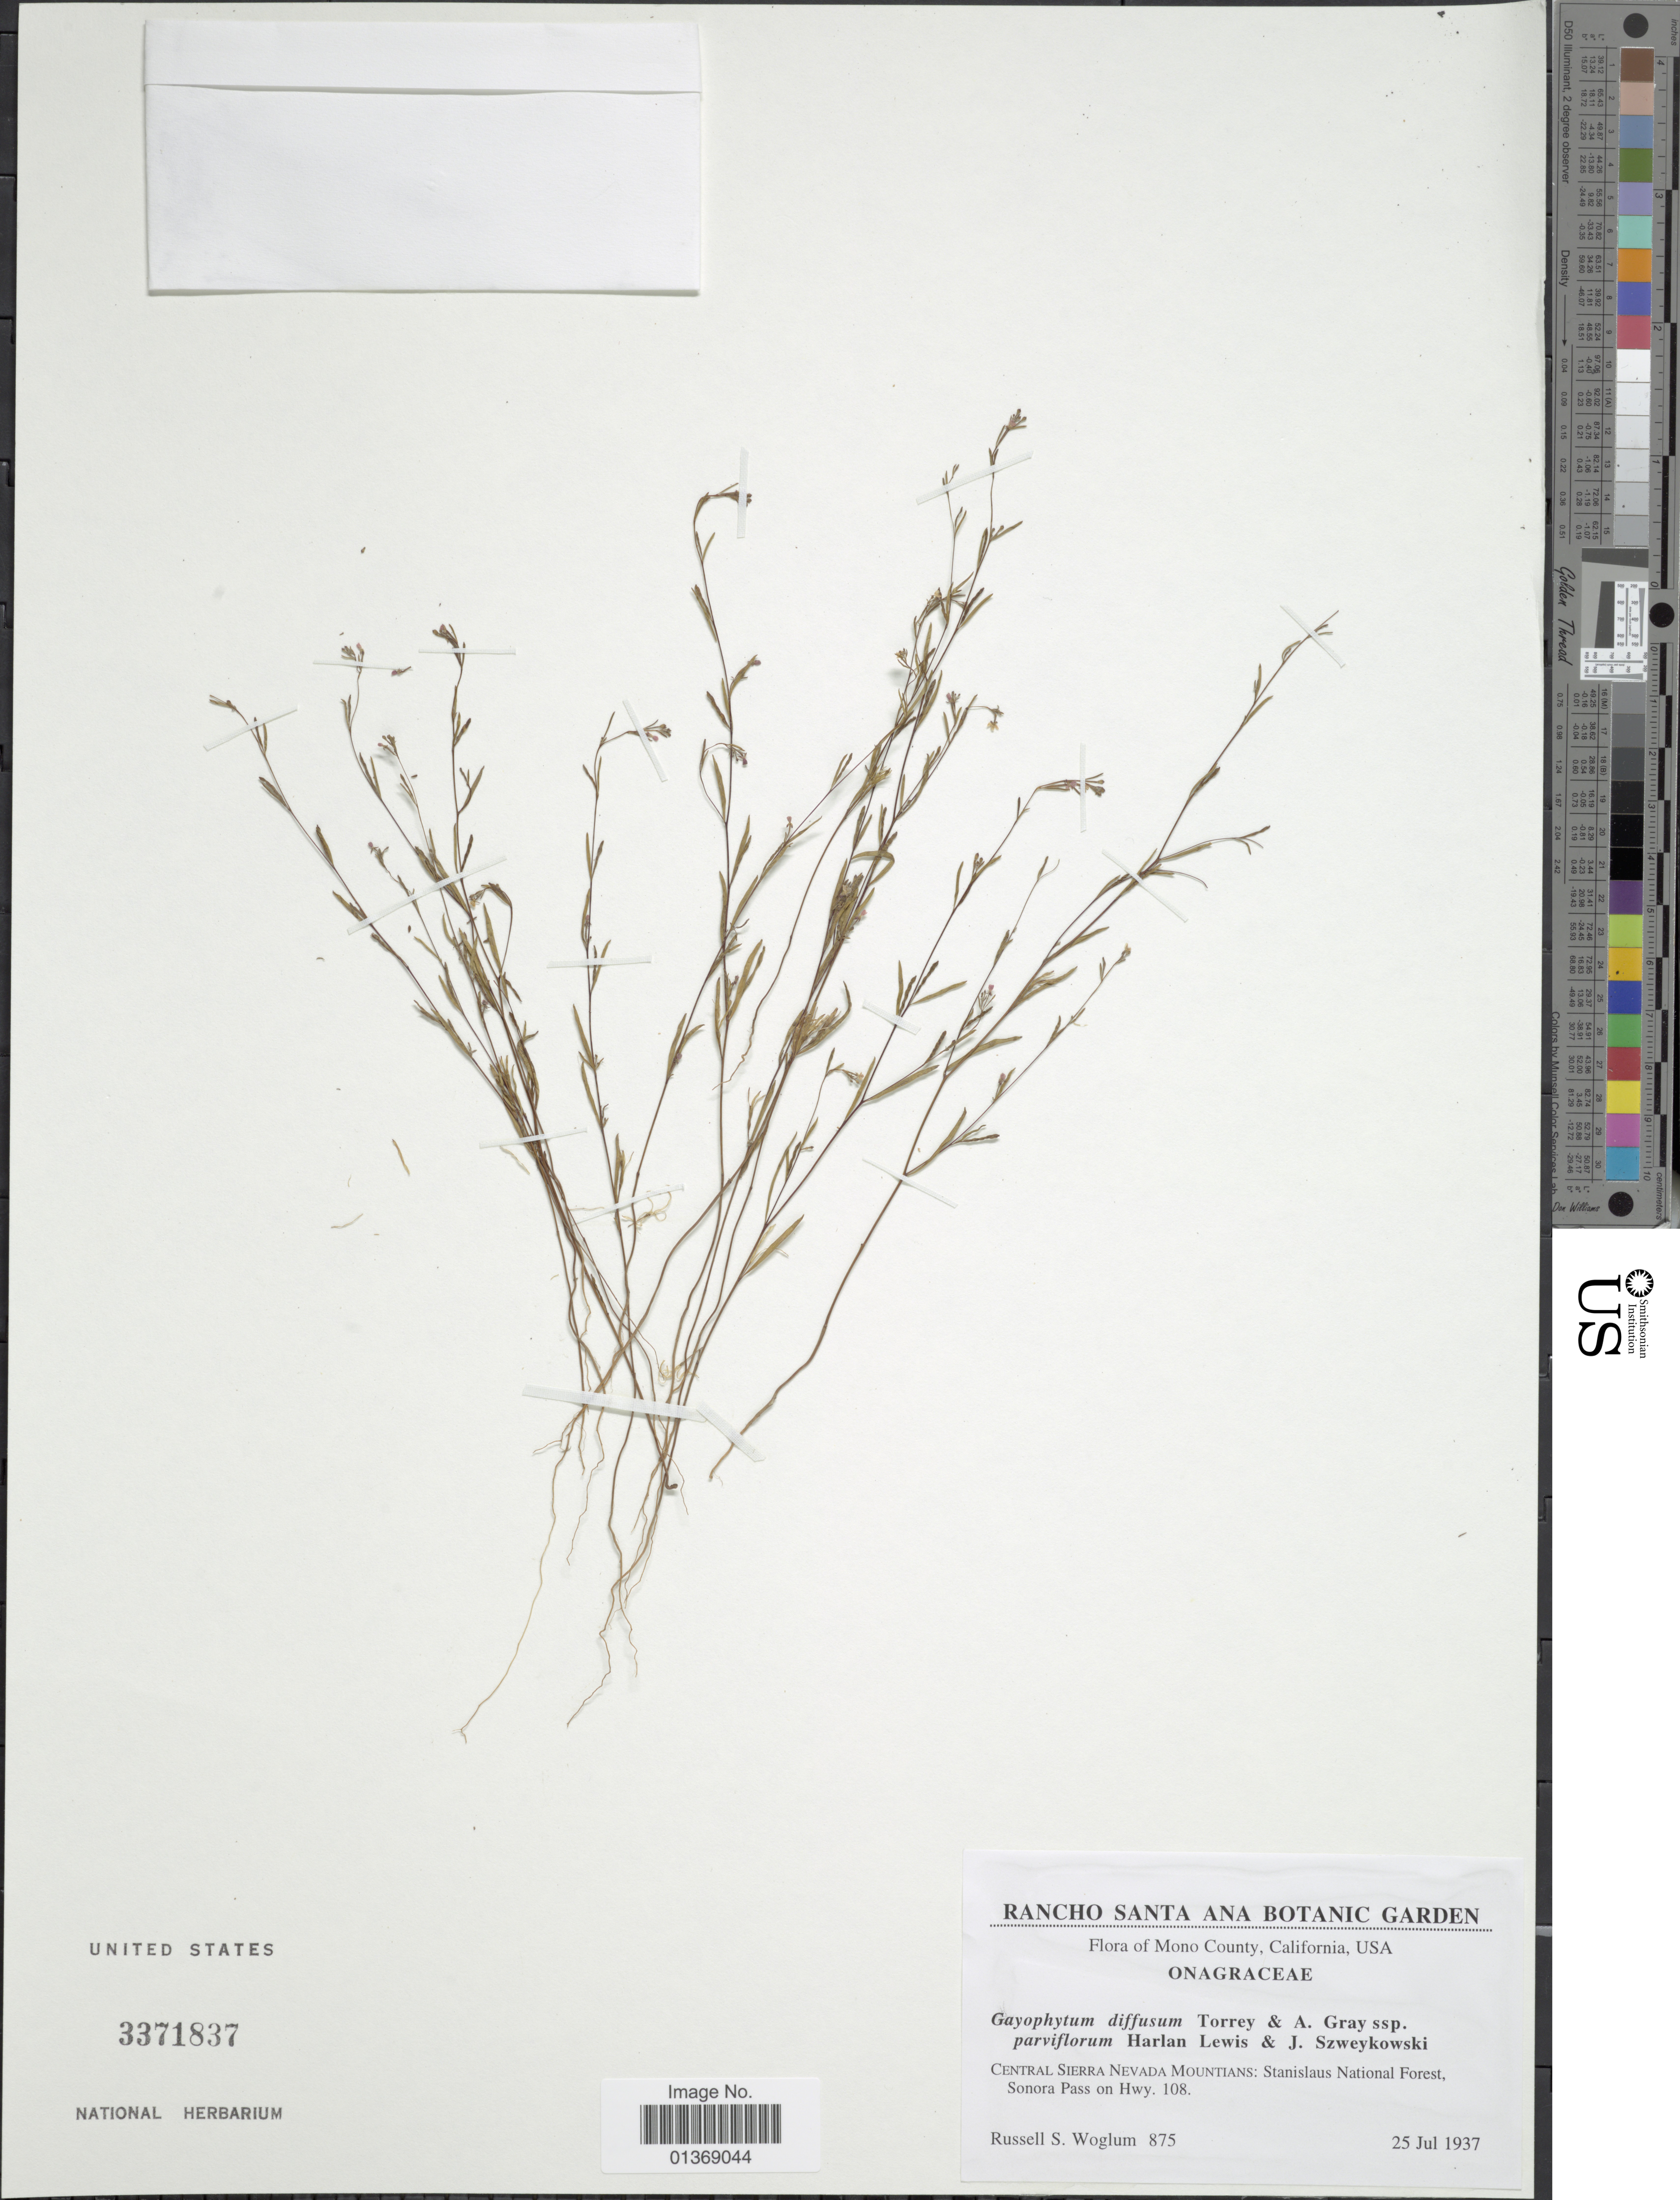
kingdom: Plantae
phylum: Tracheophyta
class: Magnoliopsida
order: Myrtales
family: Onagraceae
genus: Gayophytum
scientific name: Gayophytum diffusum subsp. parviflorum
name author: F. H. Lewis & Szweyk.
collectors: R. Woglum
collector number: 875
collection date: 1937-07-25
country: United States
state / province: California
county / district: Mono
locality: Mono County, Central Sierra Nevada Mountains: Stanislaus National Forest, Sonora Pass on Hwy. 108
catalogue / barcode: US 3371837